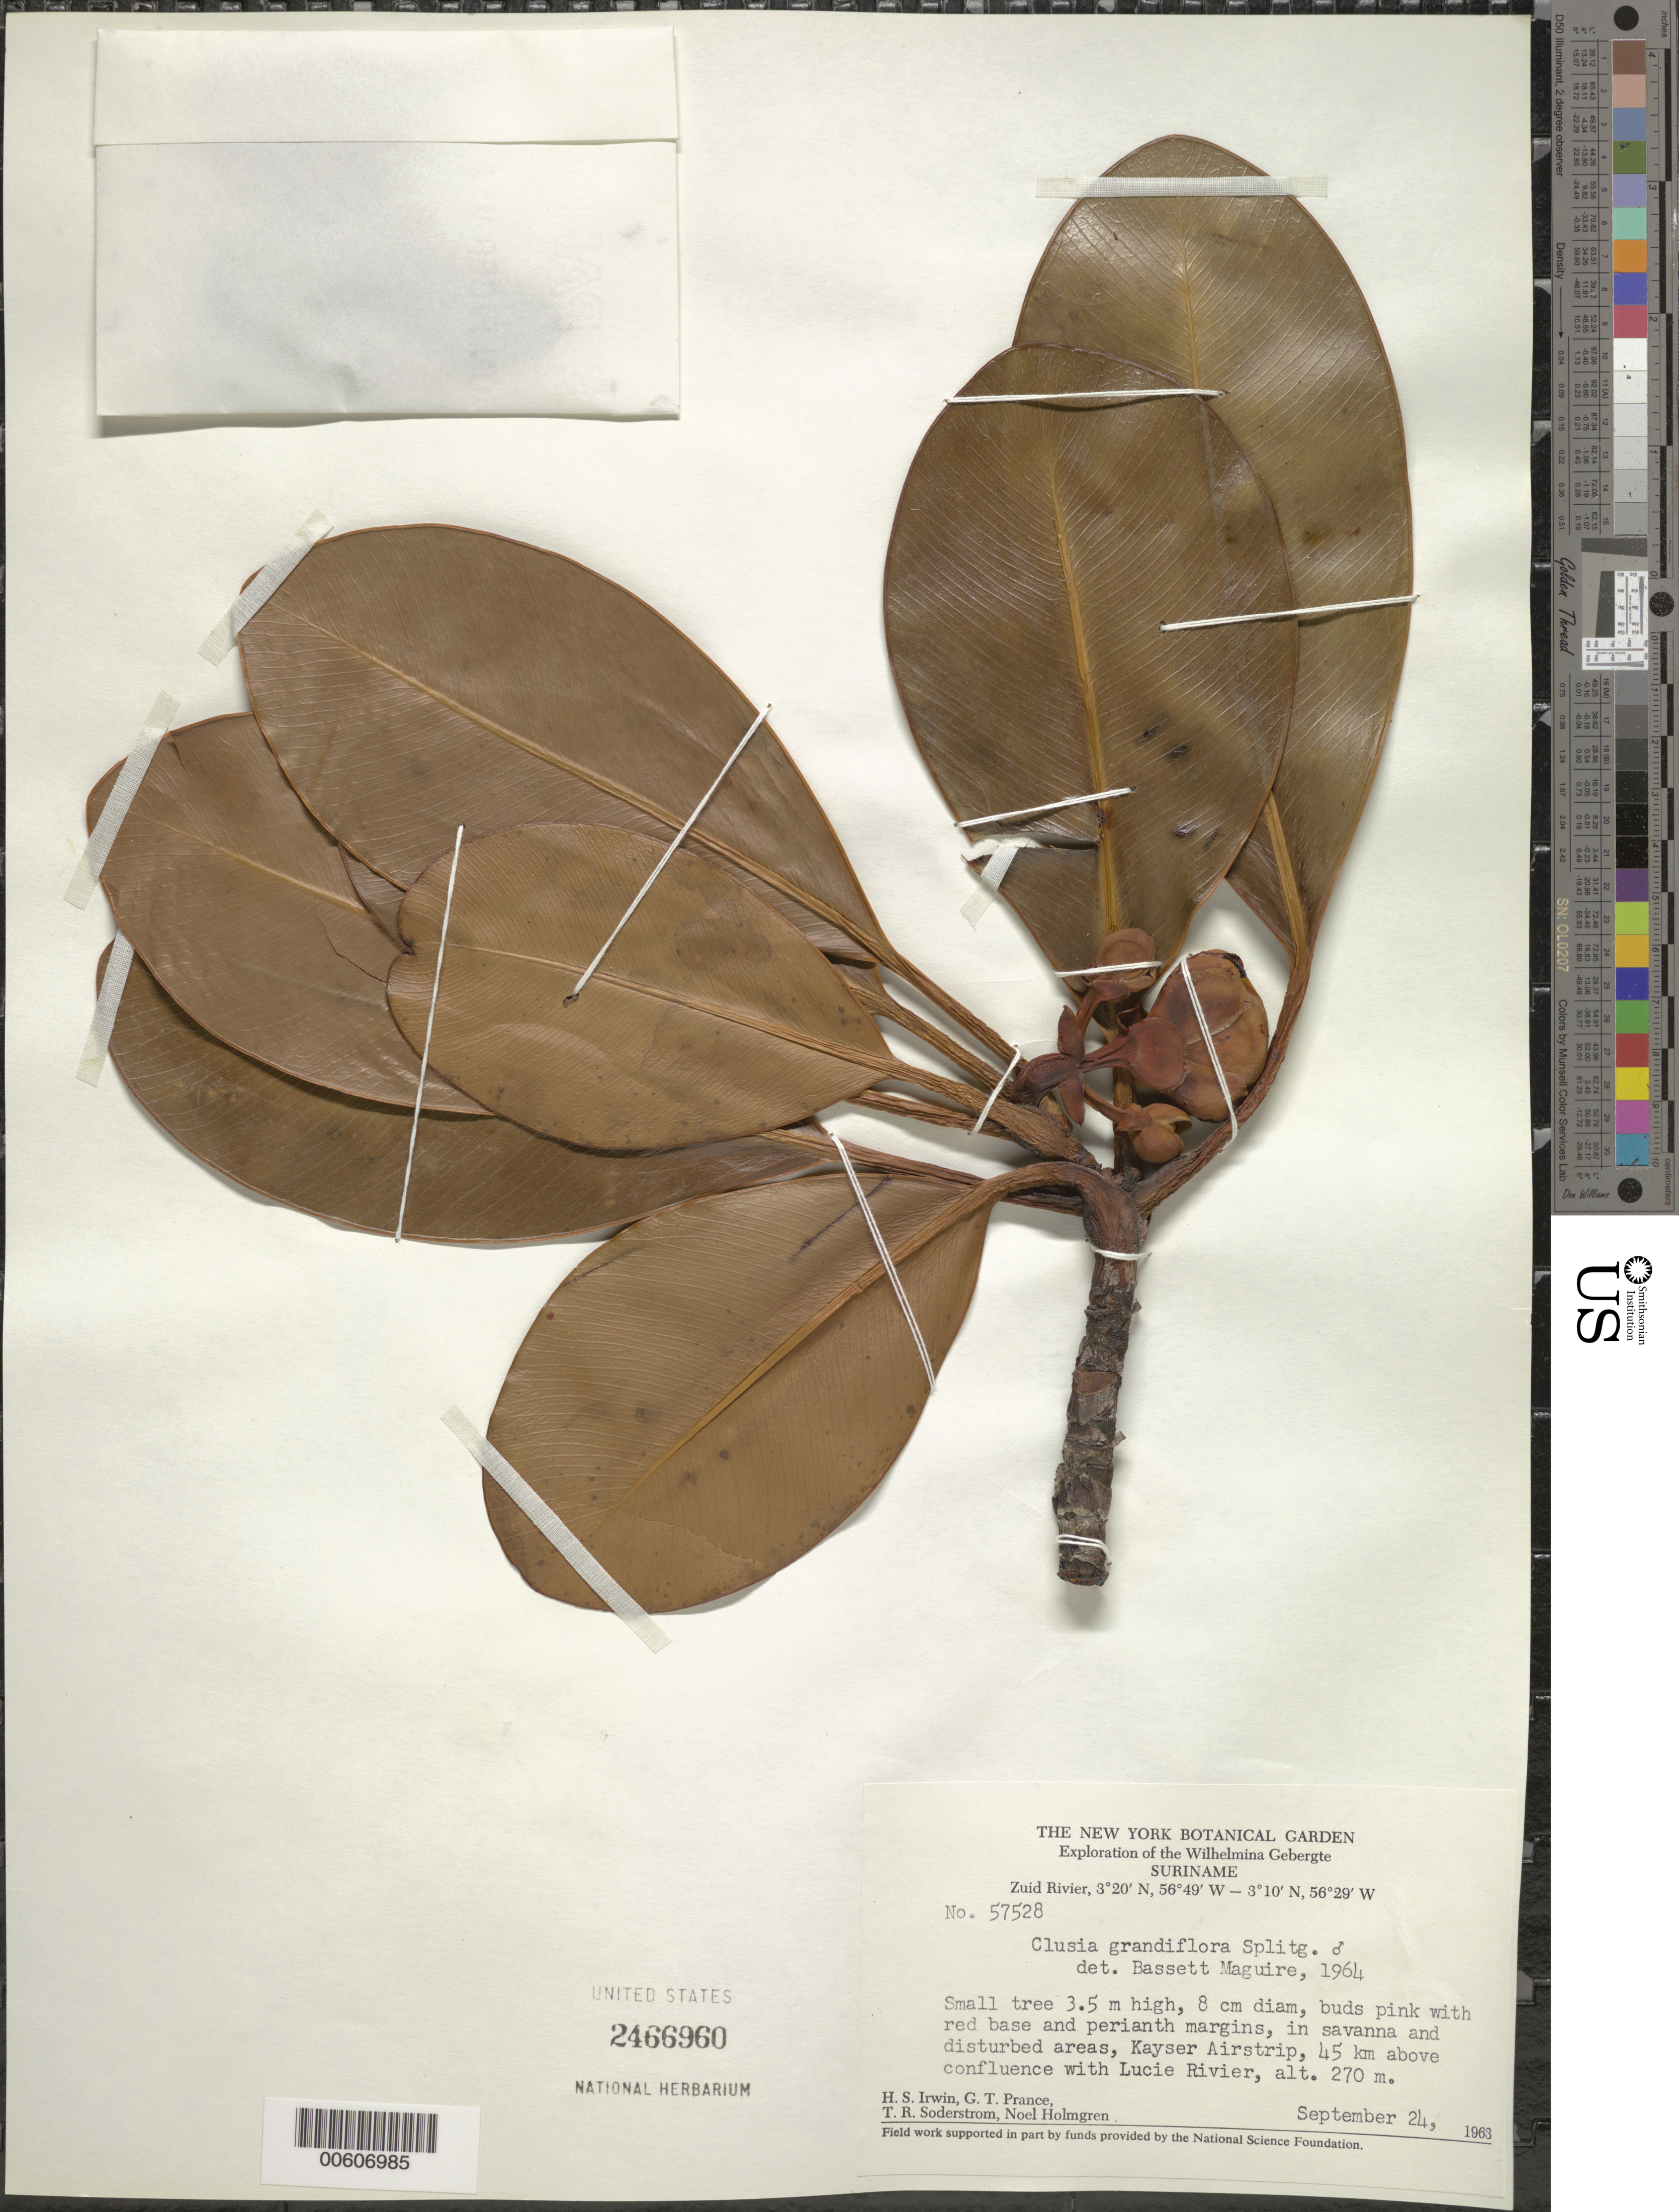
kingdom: Plantae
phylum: Tracheophyta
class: Magnoliopsida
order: Malpighiales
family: Clusiaceae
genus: Clusia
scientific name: Clusia grandiflora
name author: Splitg.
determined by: Maguire, Bassett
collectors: H. Irwin, G. T. Prance, T. R. Soderstrom & N. H. Holmgren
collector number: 57528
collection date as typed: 24-Sep-63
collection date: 1963-09-24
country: Suriname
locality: Kayser Airstrip, Zuid R., 45 km above confl. with Lucie R., Wilhelmina Gebergte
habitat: Savanna and disturbed areas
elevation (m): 270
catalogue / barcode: US 2466960